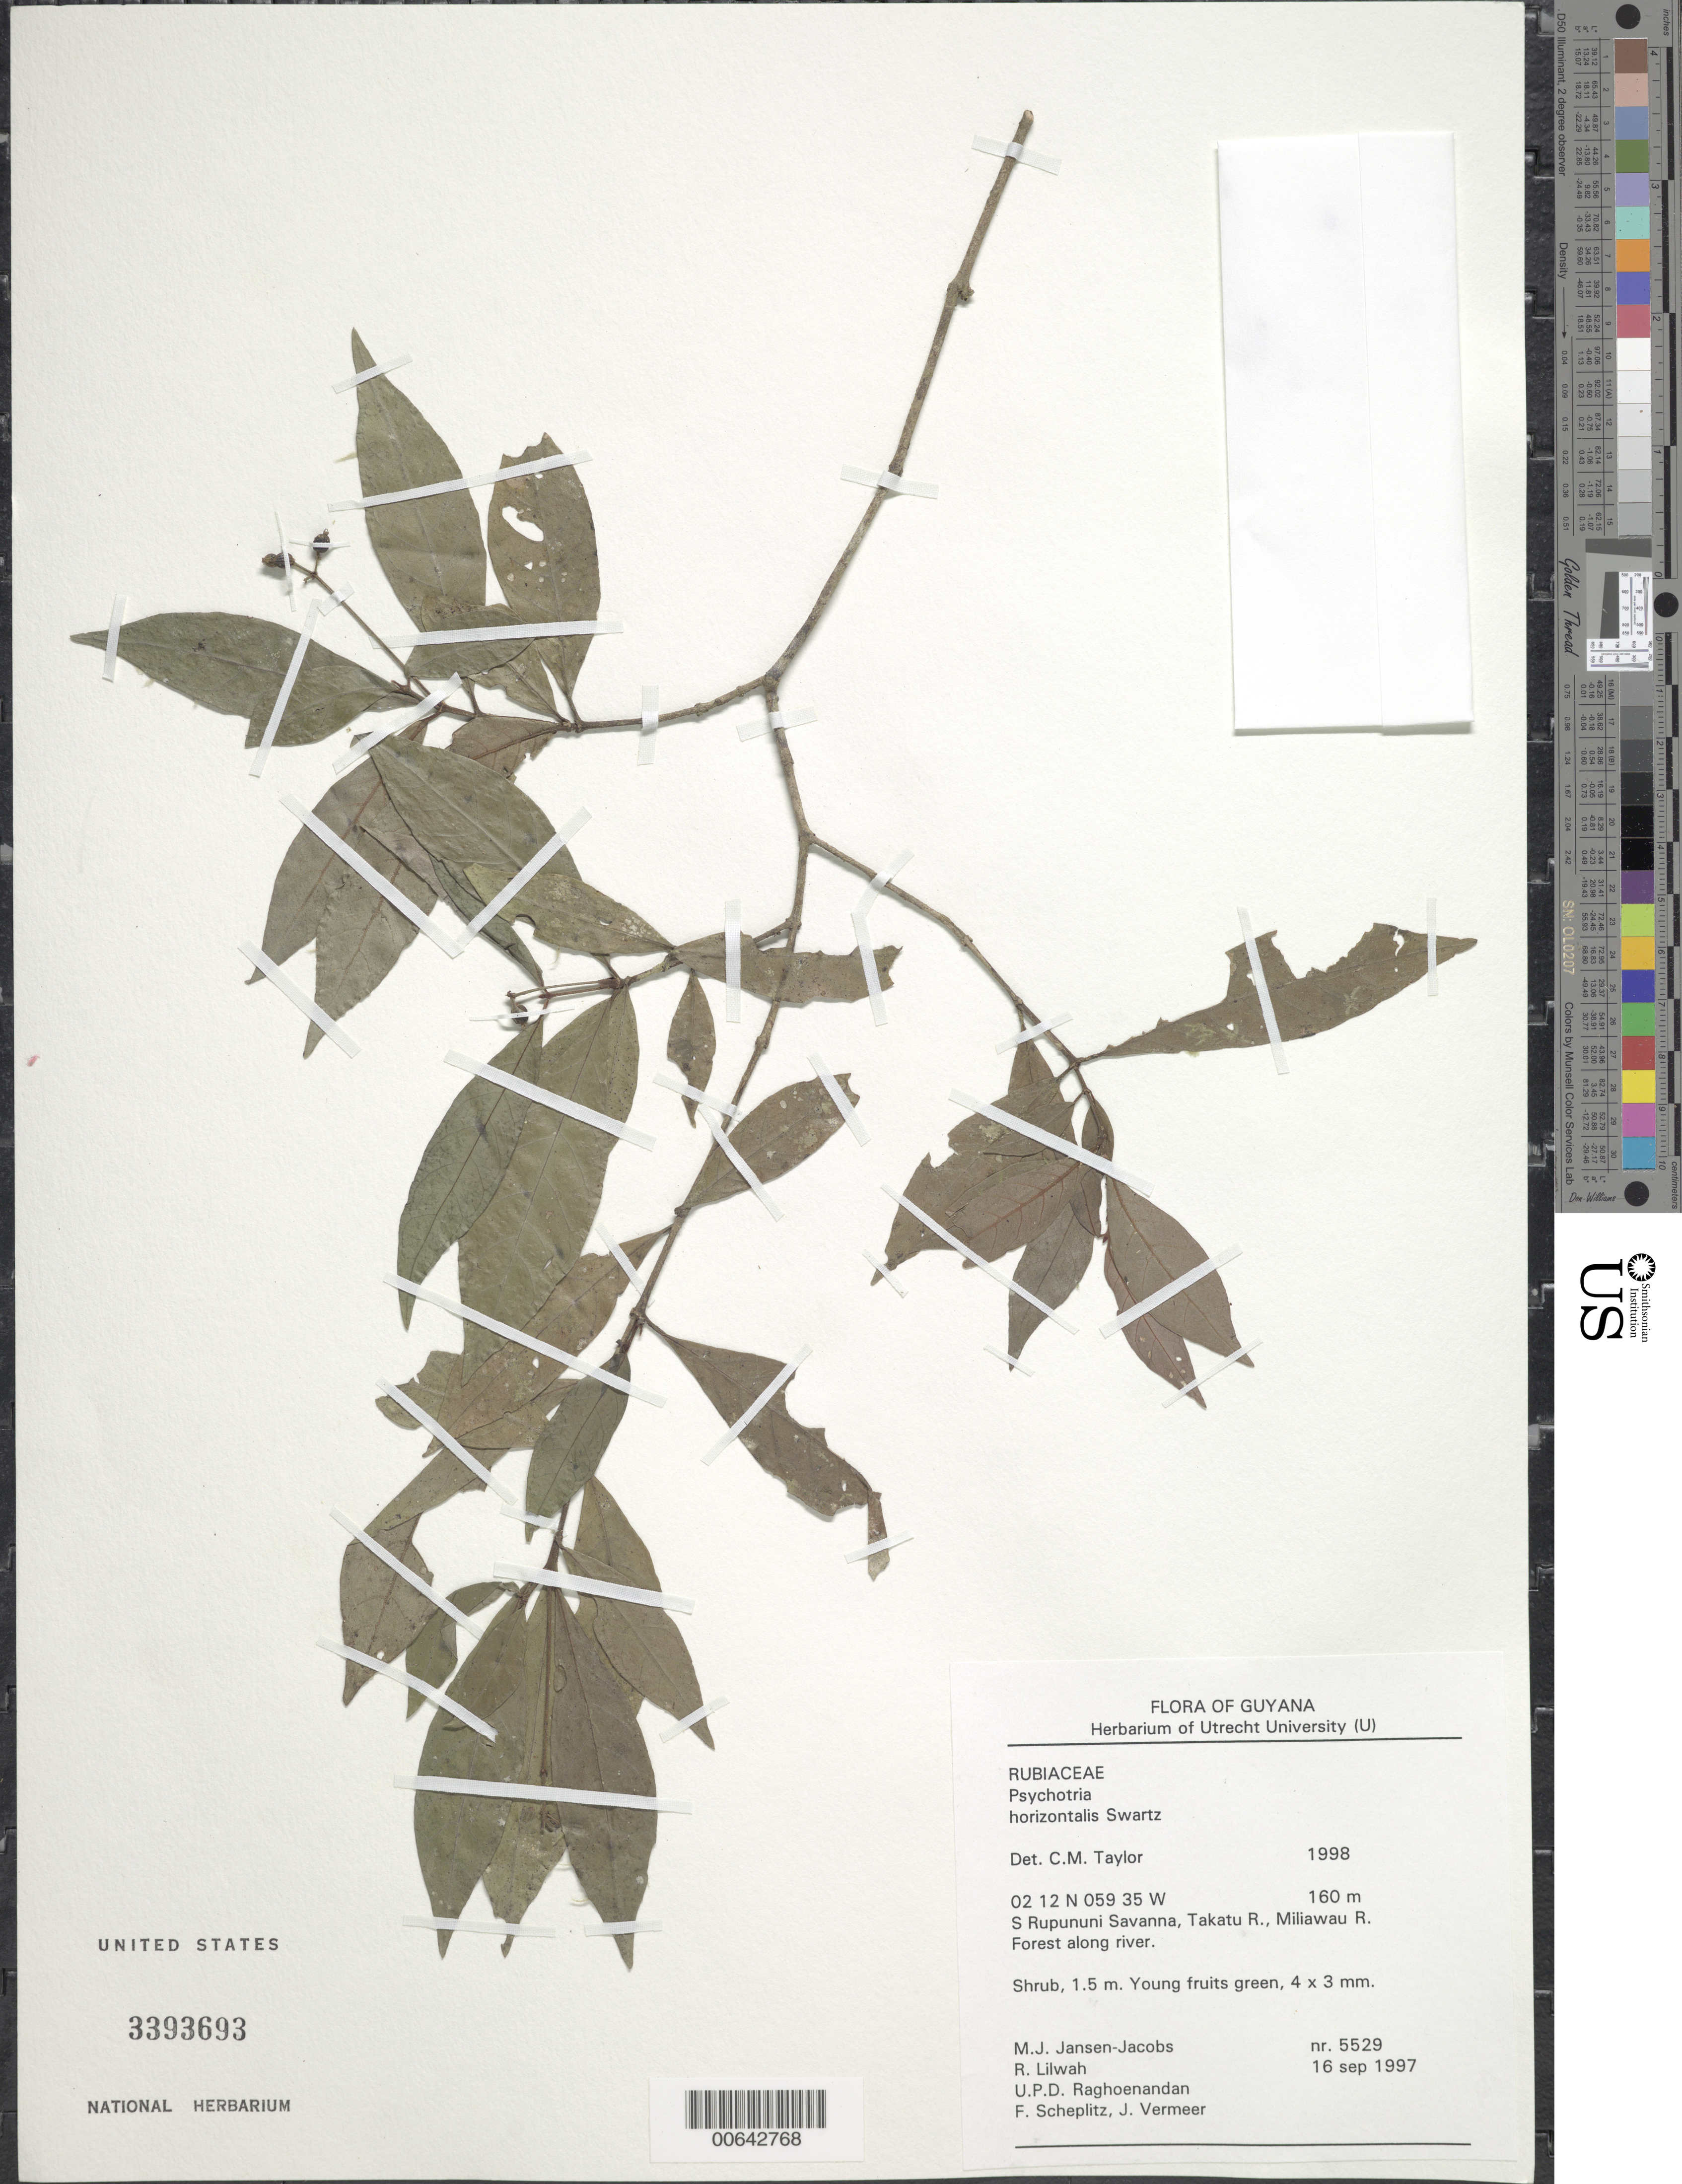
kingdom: Plantae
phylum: Tracheophyta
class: Magnoliopsida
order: Gentianales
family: Rubiaceae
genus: Psychotria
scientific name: Psychotria horizontalis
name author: Sw.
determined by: Taylor, Charlotte M.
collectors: M. J. Jansen-Jacobs, R. Lilwah, U. Raghoenandan, F. Scheplitz & J. Vermeer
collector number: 5529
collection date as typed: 16-Sep-97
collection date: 1997-09-16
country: Guyana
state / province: U. Takutu-U. Essequibo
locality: S. Rupununi savanna, Takutu and Miliawau Rivers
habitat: Forest along river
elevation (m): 160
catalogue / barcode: US 3393693